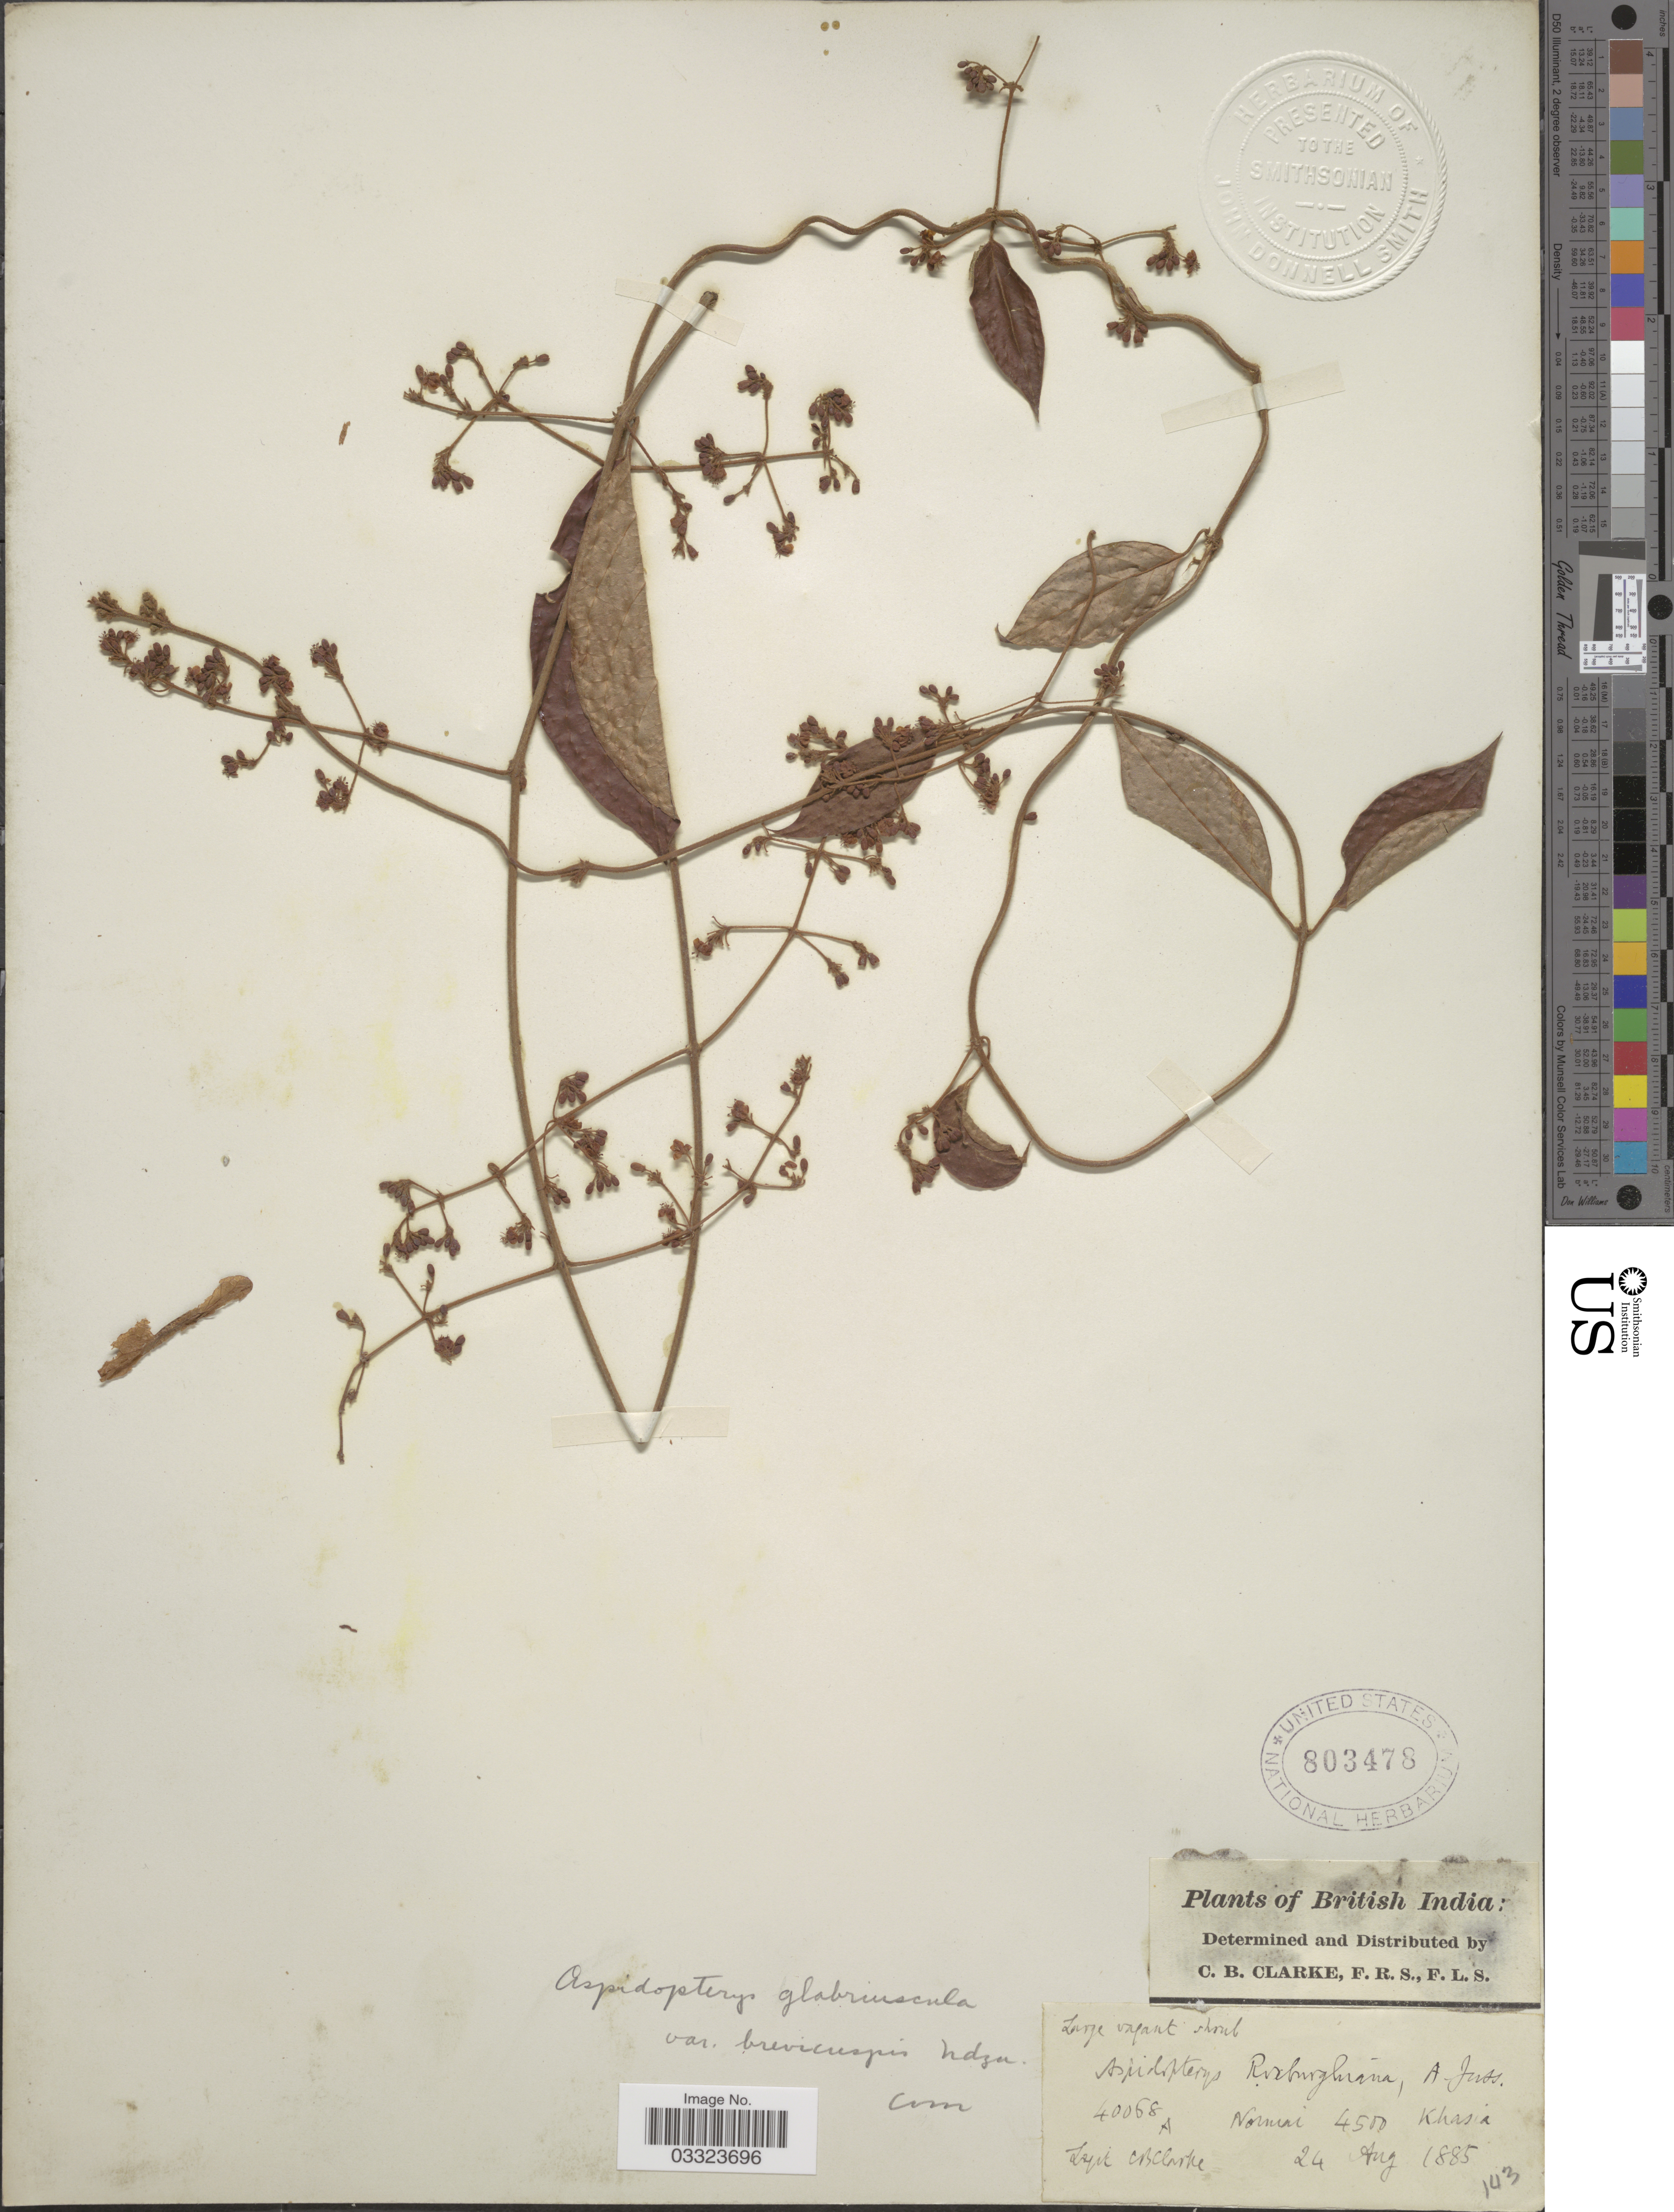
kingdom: Plantae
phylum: Tracheophyta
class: Magnoliopsida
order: Malpighiales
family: Malpighiaceae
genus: Aspidopterys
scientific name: Aspidopterys glabriuscula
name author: A. Juss.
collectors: C. B. Clarke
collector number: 40068A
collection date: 1885-08-24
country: India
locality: British India. Normai. Khasia.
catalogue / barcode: US 803478